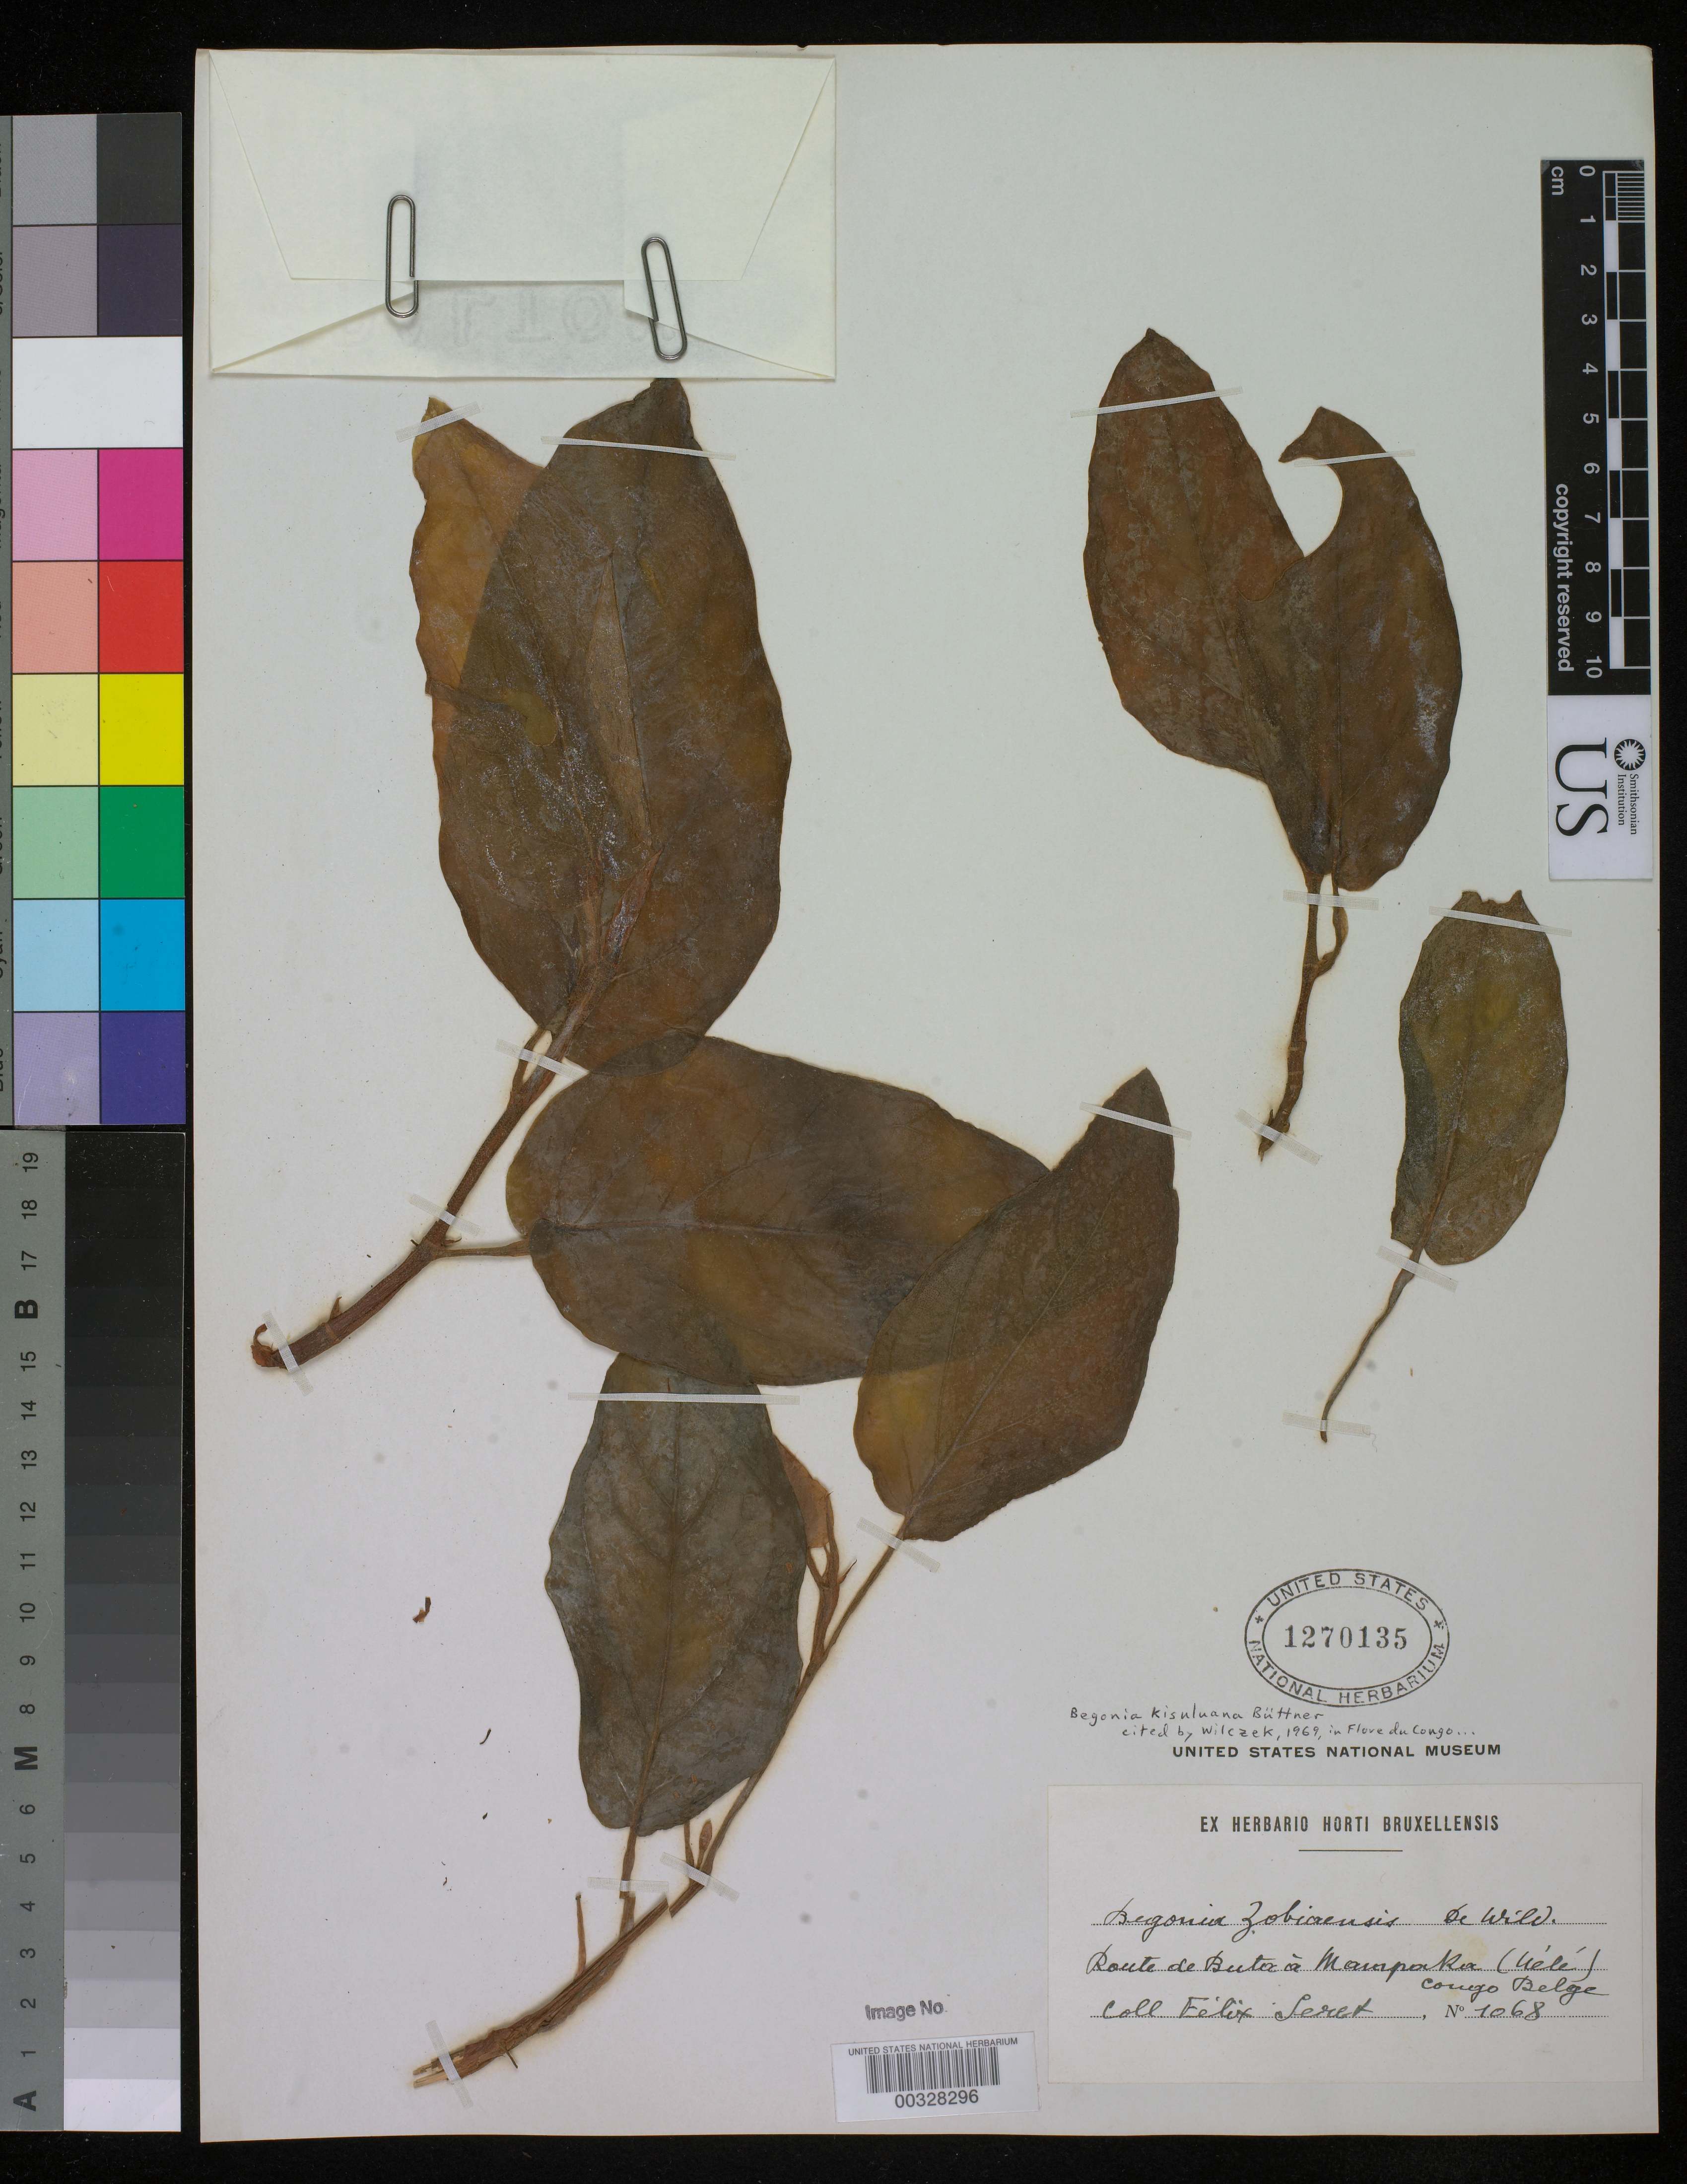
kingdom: Plantae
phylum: Tracheophyta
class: Magnoliopsida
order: Cucurbitales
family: Begoniaceae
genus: Begonia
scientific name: Begonia kisuluana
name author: Büttner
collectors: F. Seret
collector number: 1068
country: Congo, Democratic Republic of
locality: Route de butexia mansparka (uele)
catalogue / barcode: US 1270135